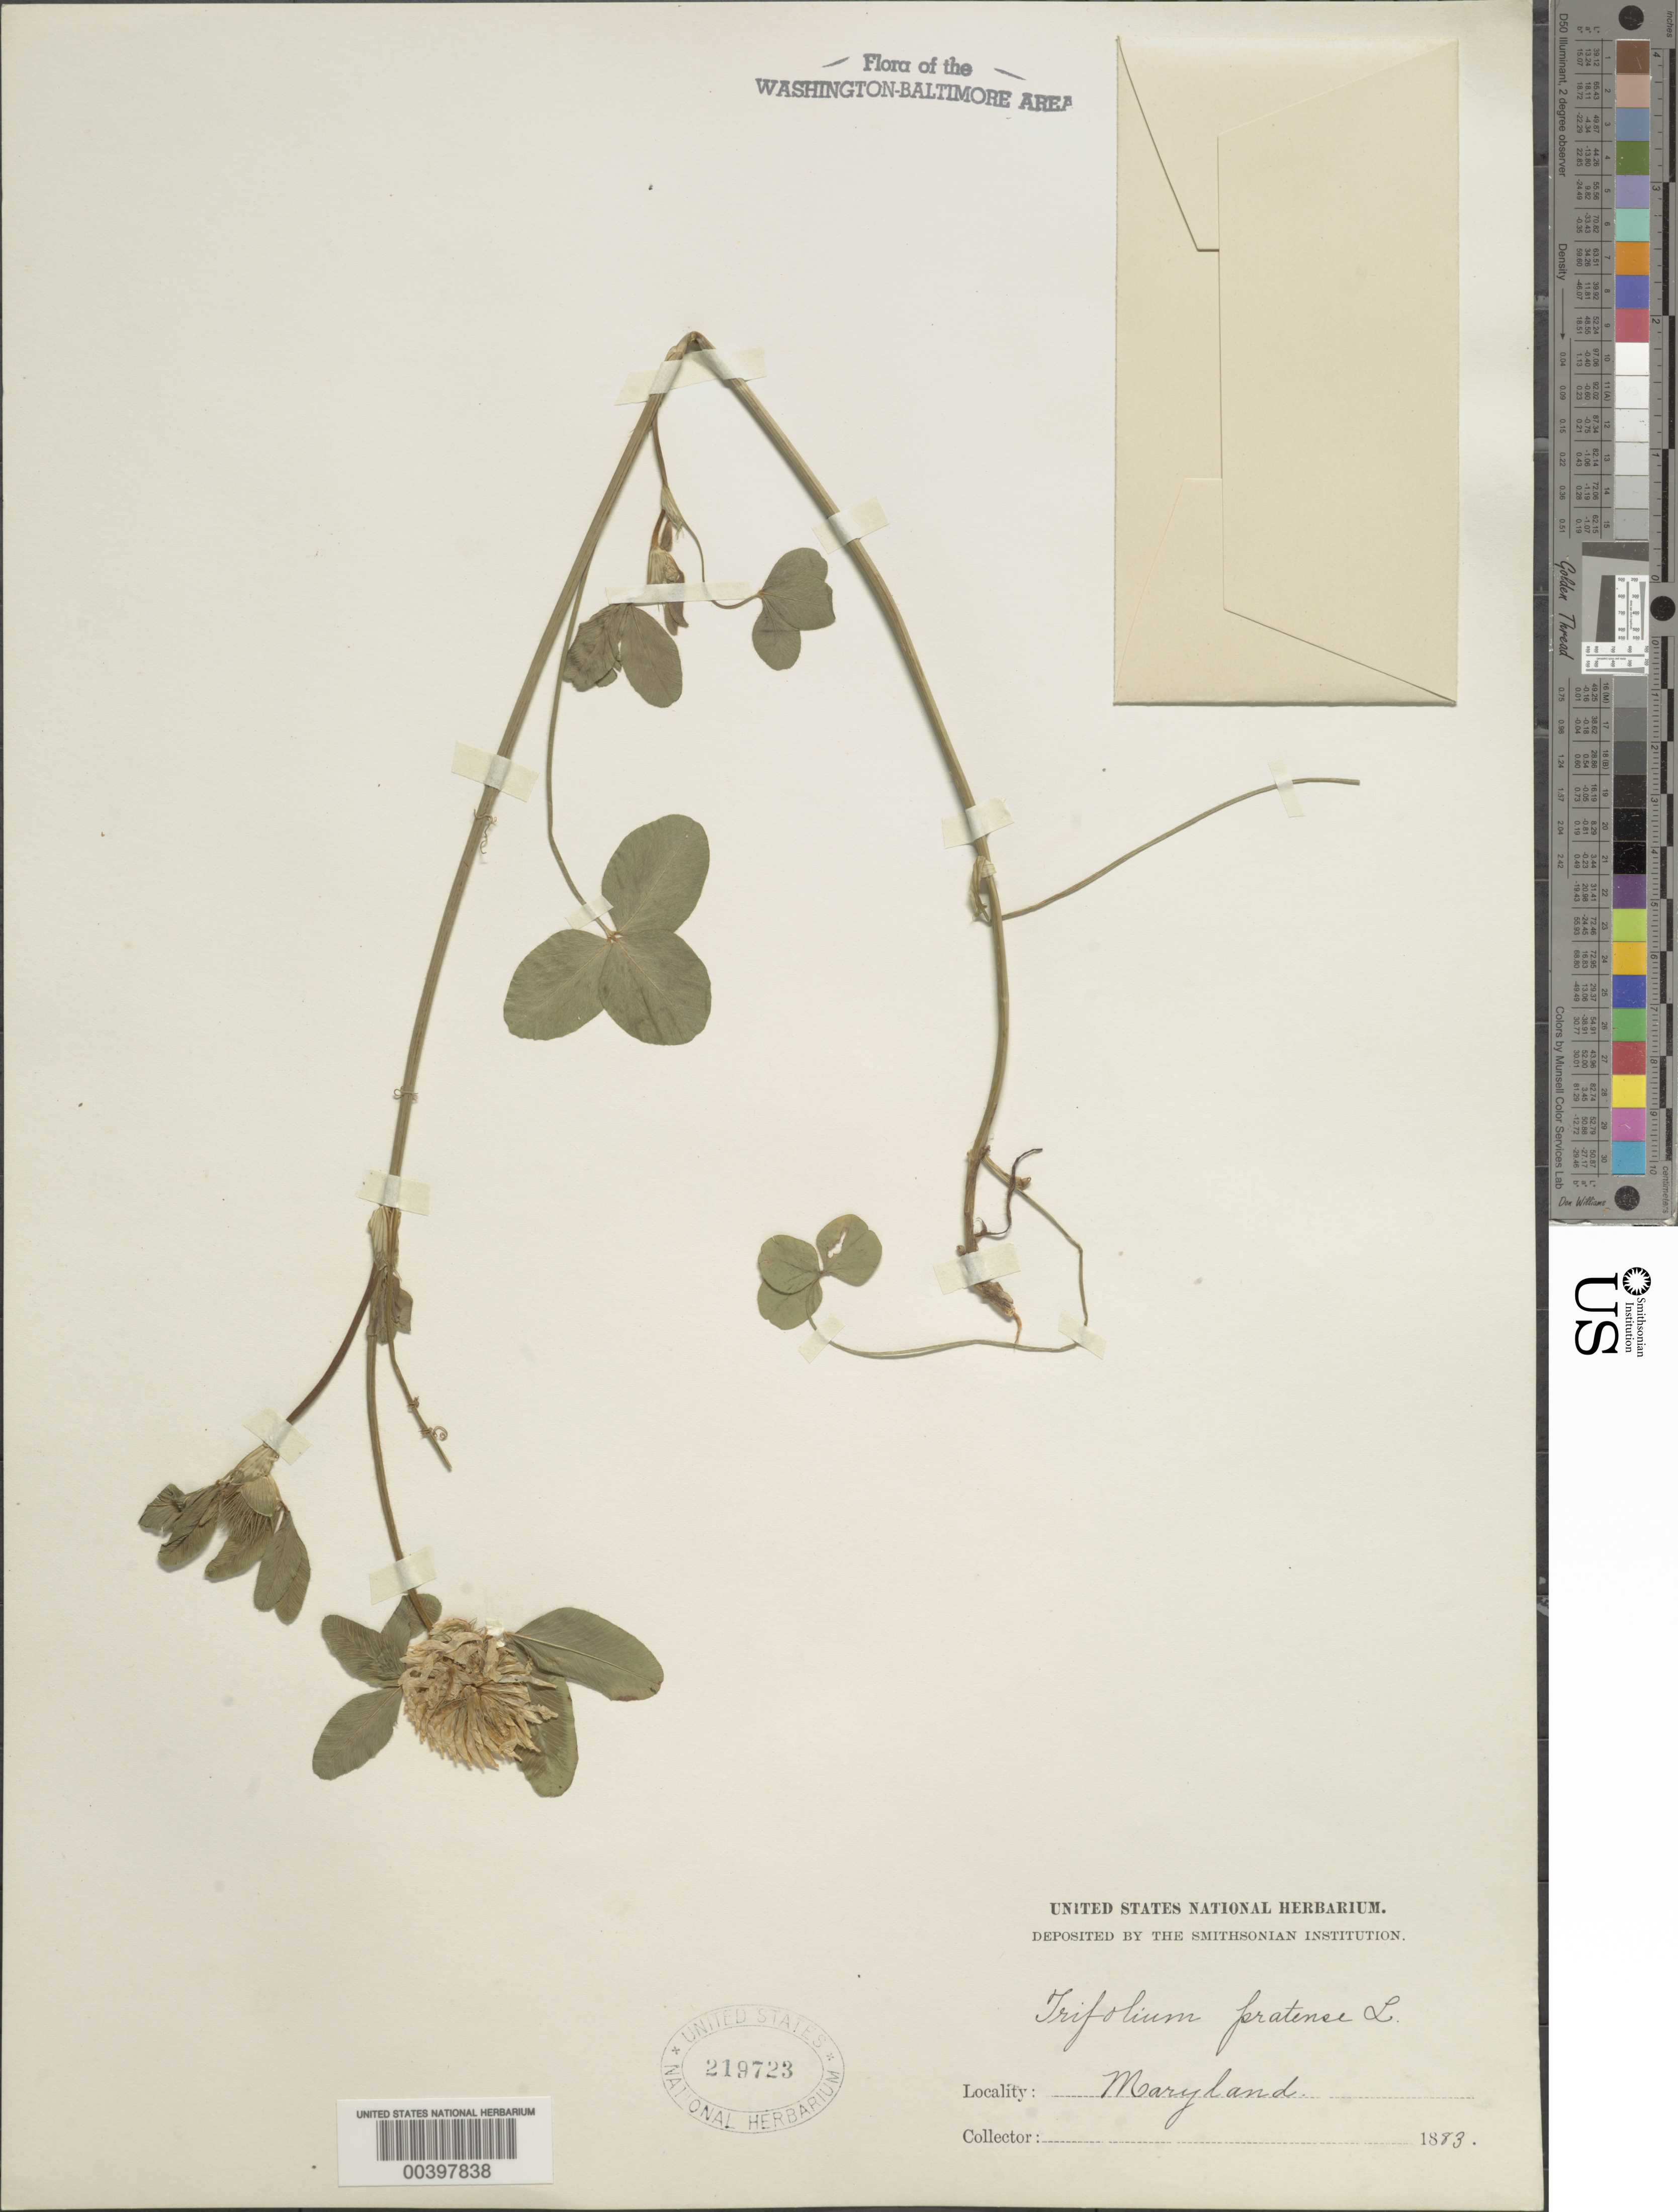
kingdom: Plantae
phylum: Tracheophyta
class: Magnoliopsida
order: Fabales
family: Fabaceae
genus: Trifolium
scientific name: Trifolium pratense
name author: L.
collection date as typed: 1883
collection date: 1883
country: United States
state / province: Maryland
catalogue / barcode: US 219723